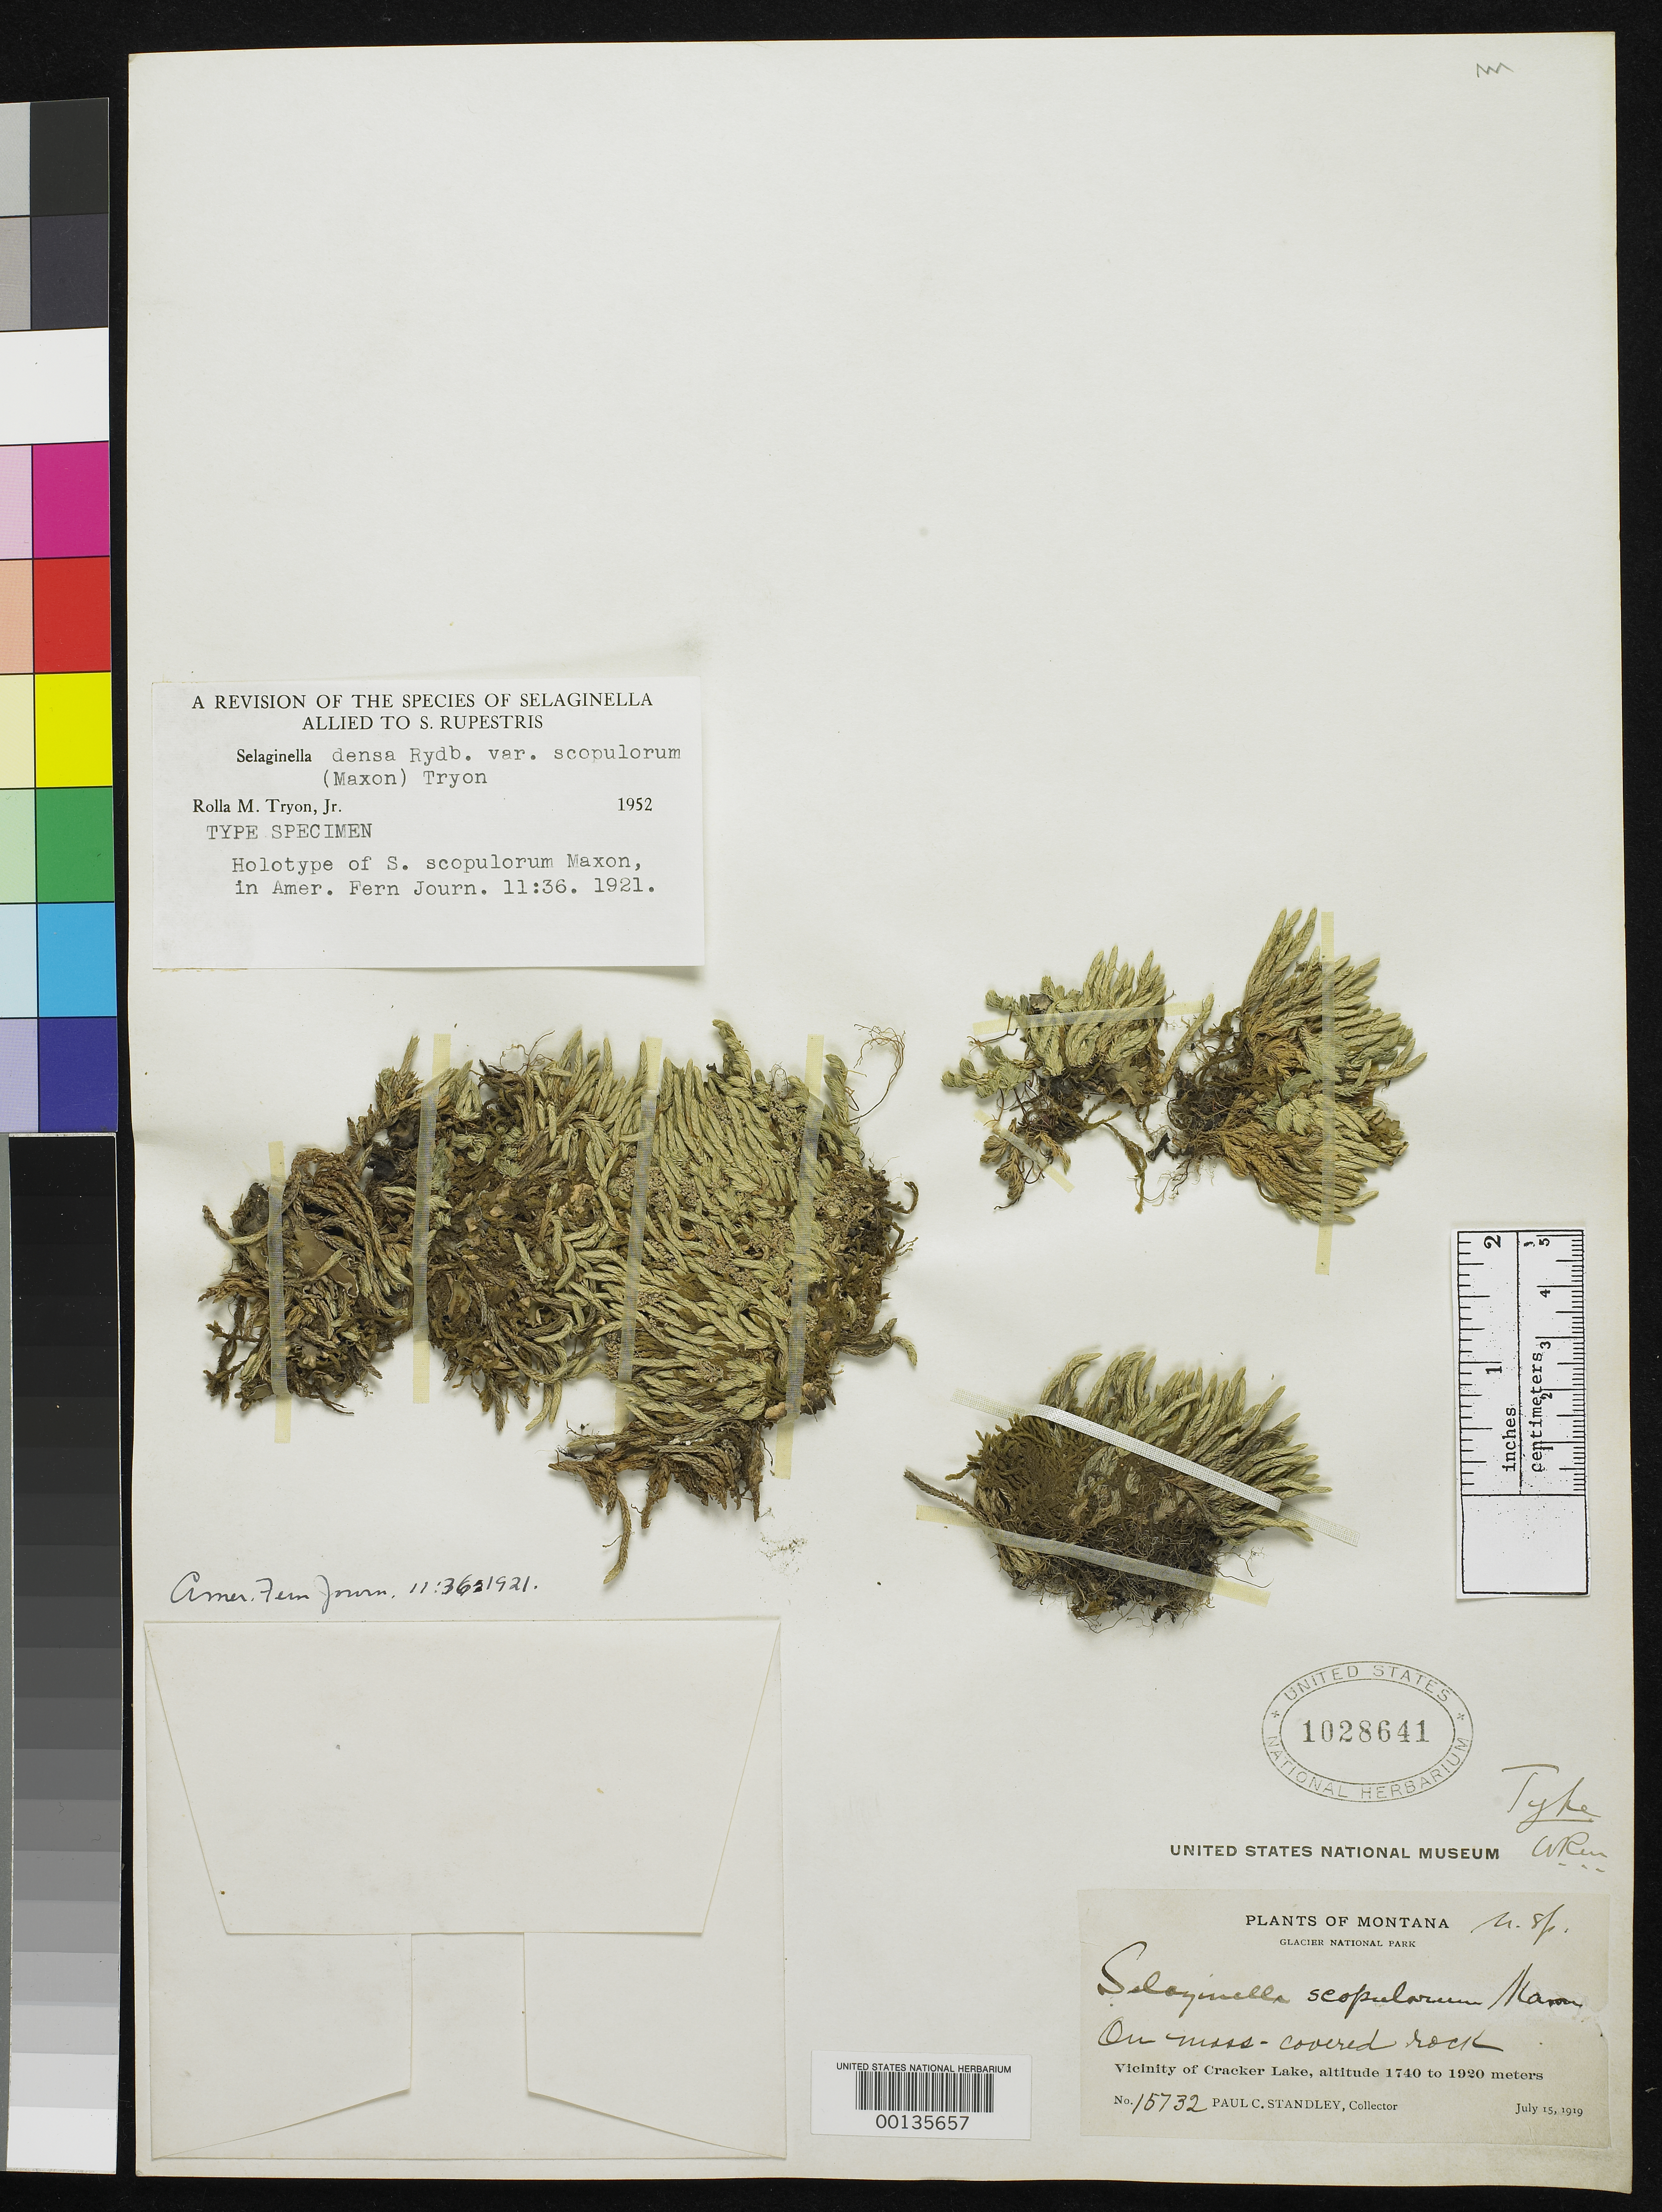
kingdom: Plantae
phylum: Tracheophyta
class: Lycopodiopsida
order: Selaginellales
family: Selaginellaceae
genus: Selaginella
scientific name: Selaginella scopulorum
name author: Maxon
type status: Holotype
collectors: P. C. Standley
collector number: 15732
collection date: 1919-07-15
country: United States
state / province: Montana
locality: Glacier National Park. Vicinity of Cracker Lake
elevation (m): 1740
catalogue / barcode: US 1028641